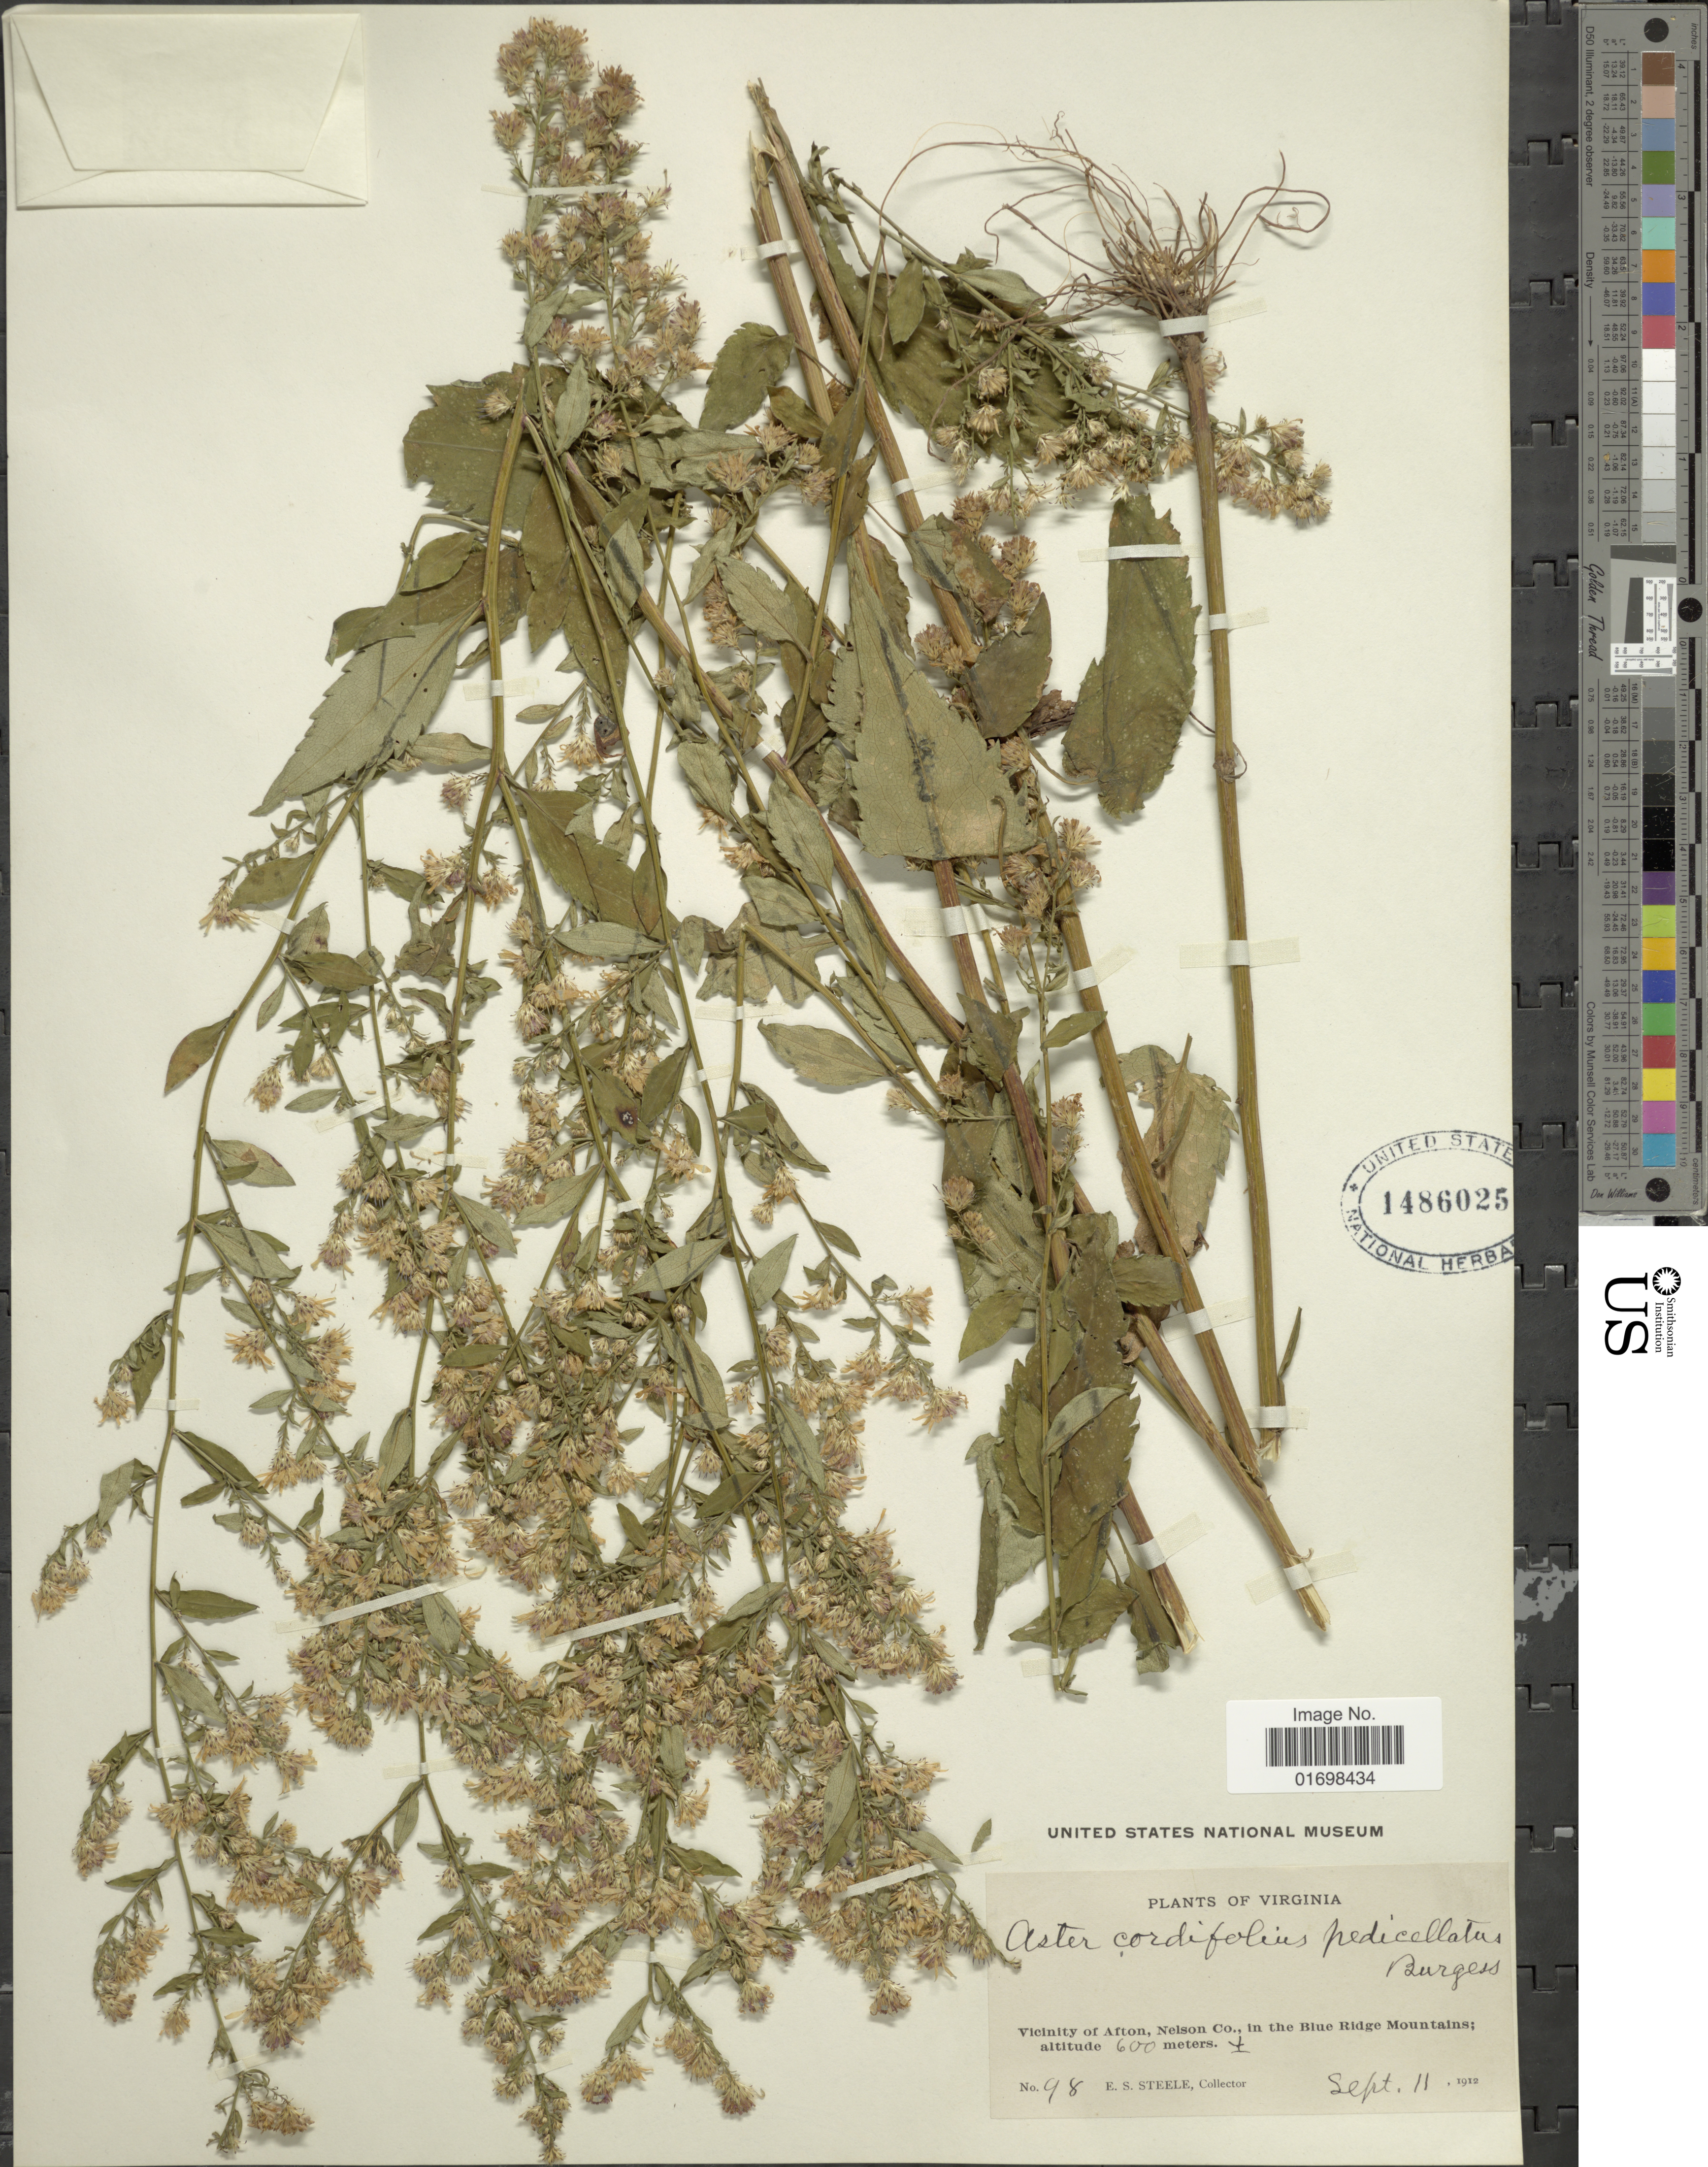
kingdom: Plantae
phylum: Tracheophyta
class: Magnoliopsida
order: Asterales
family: Asteraceae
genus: Symphyotrichum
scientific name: Symphyotrichum cordifolium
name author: (L.) G.L. Nesom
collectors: E. Steele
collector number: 98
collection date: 1912-09-11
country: United States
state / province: Virginia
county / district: Nelson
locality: Viciniity of Afton, Nelson Co., in the same Ridge Mountains.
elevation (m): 600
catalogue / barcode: US 1486025